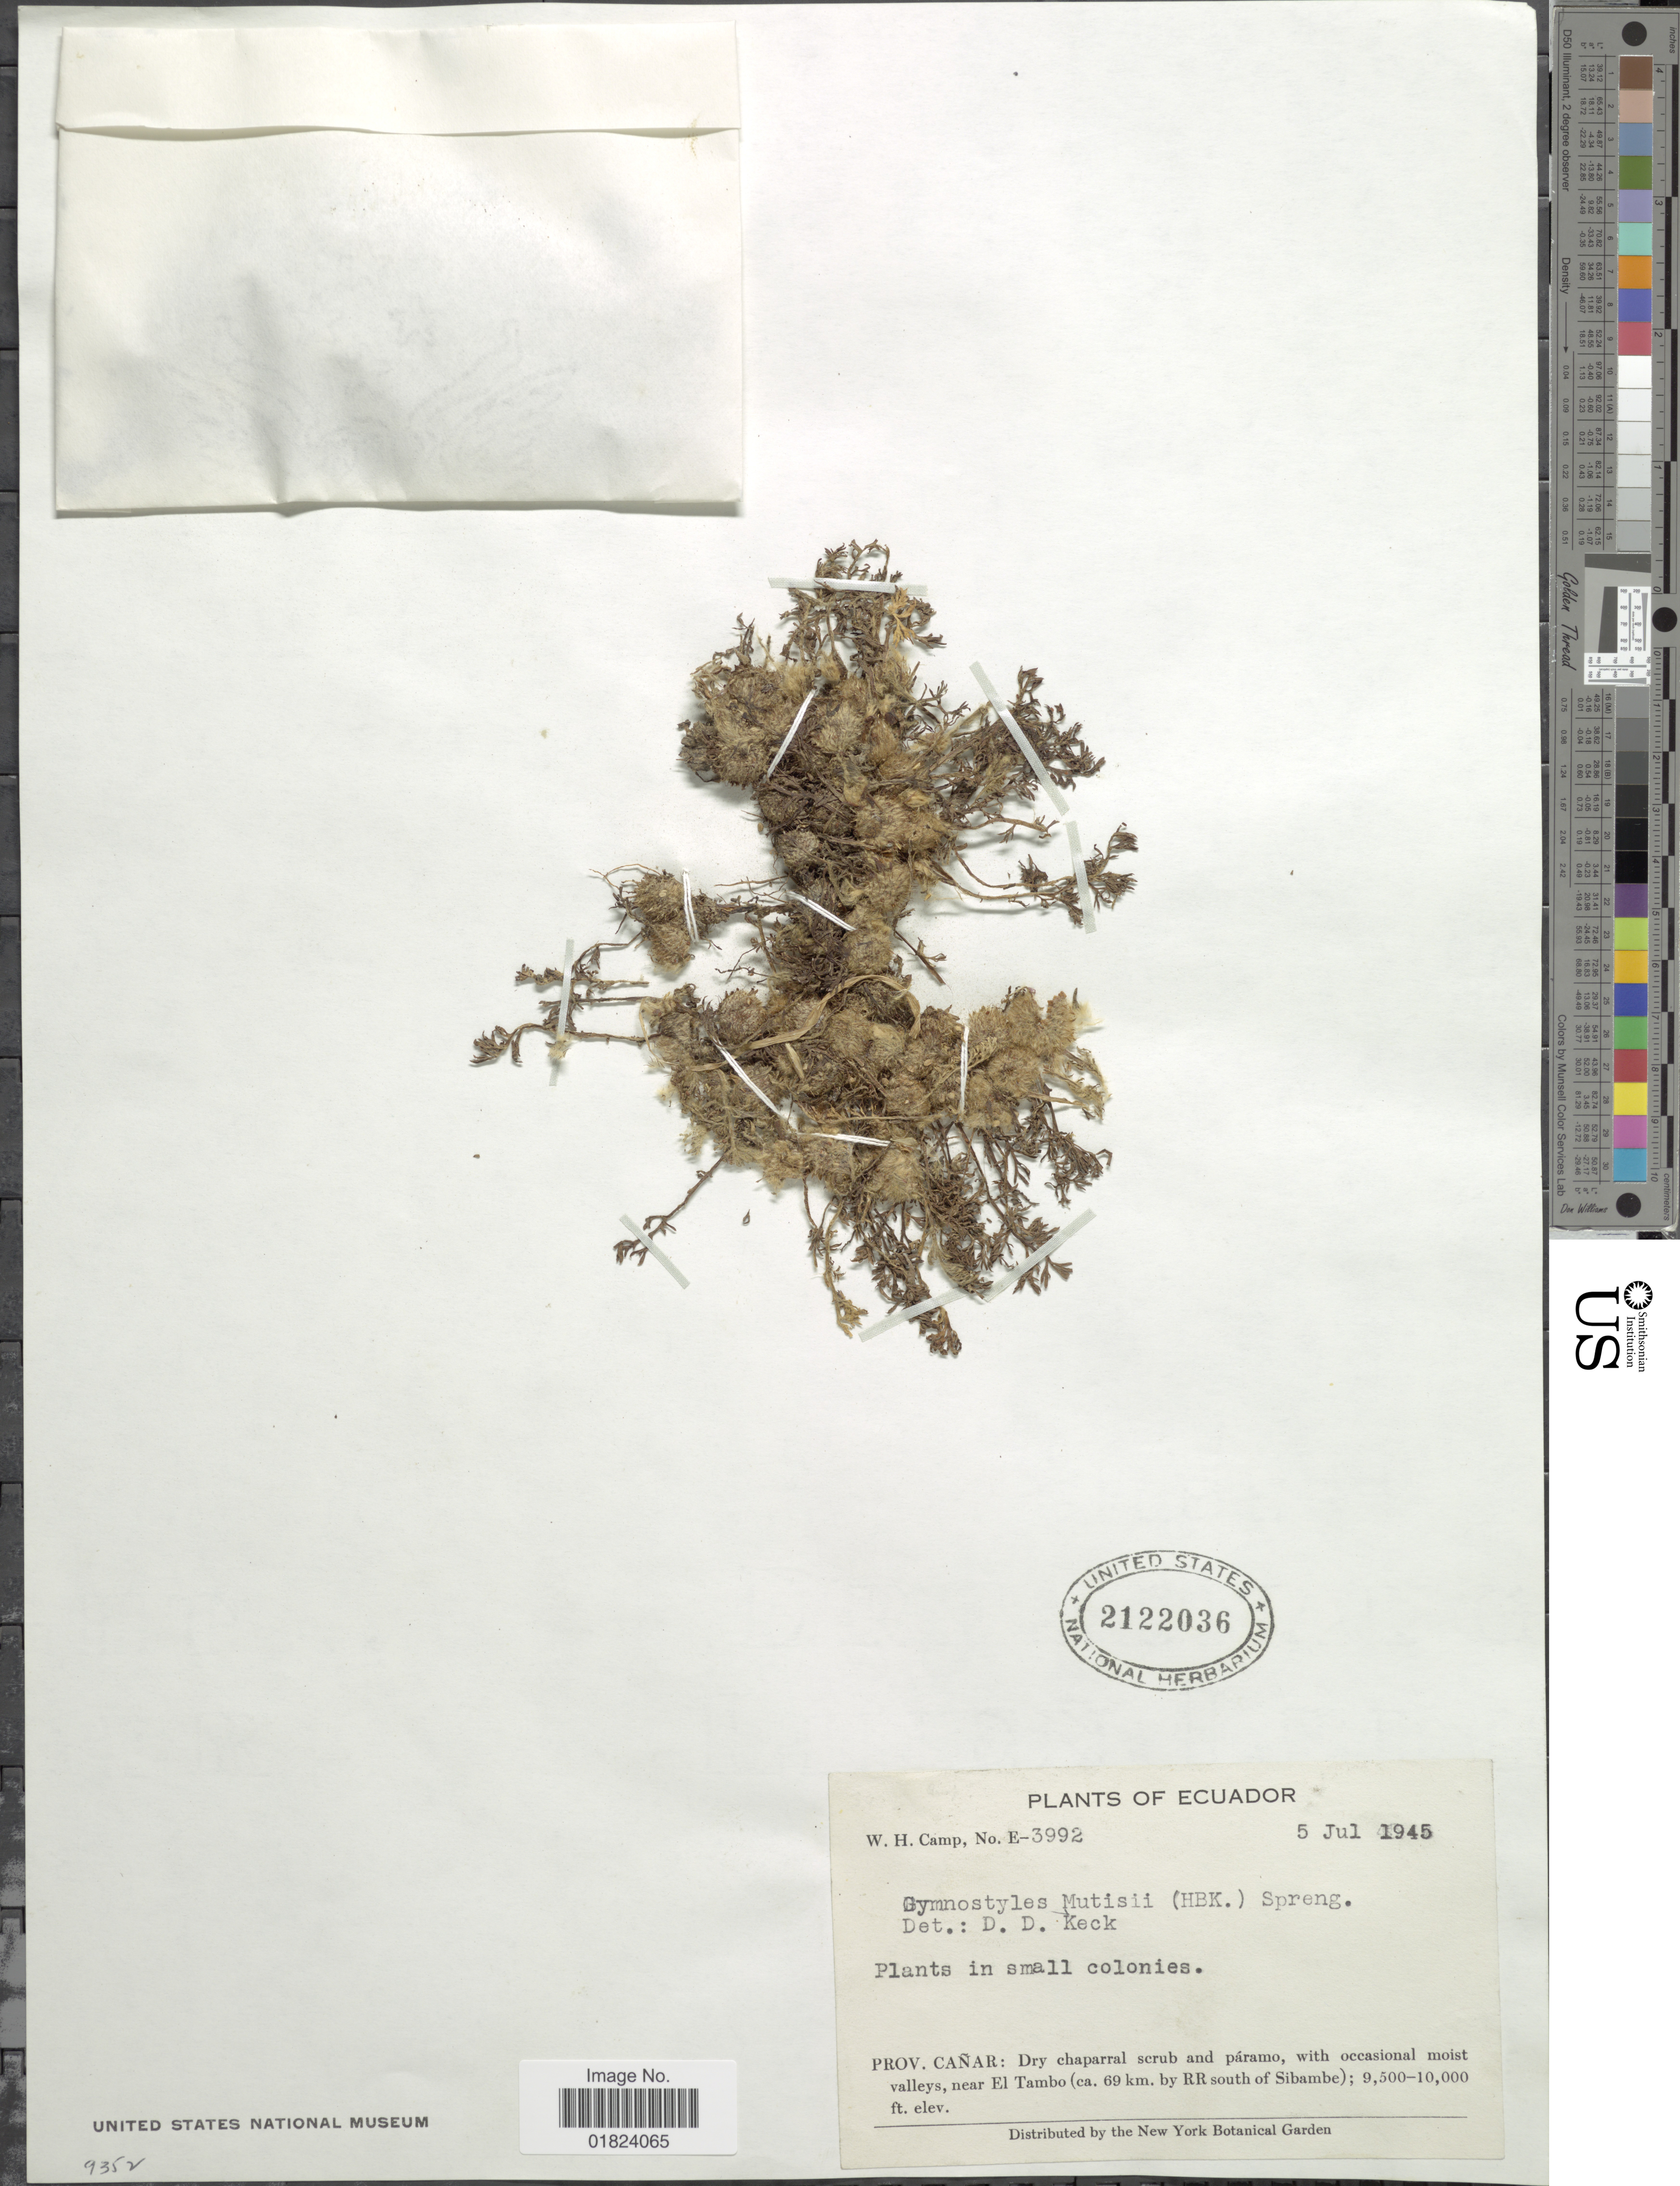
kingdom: Plantae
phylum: Tracheophyta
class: Magnoliopsida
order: Asterales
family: Asteraceae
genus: Soliva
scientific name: Soliva mutisii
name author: Kunth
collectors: W. H. Camp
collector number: E-3992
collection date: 1945-07-05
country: Ecuador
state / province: Cañar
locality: In small colonies, Dry chaparel scrub and paramo, with occasional moist valleys, near El Tambo (ca. 69 km. by RR south of Sibambe).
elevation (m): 2896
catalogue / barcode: US 2122036